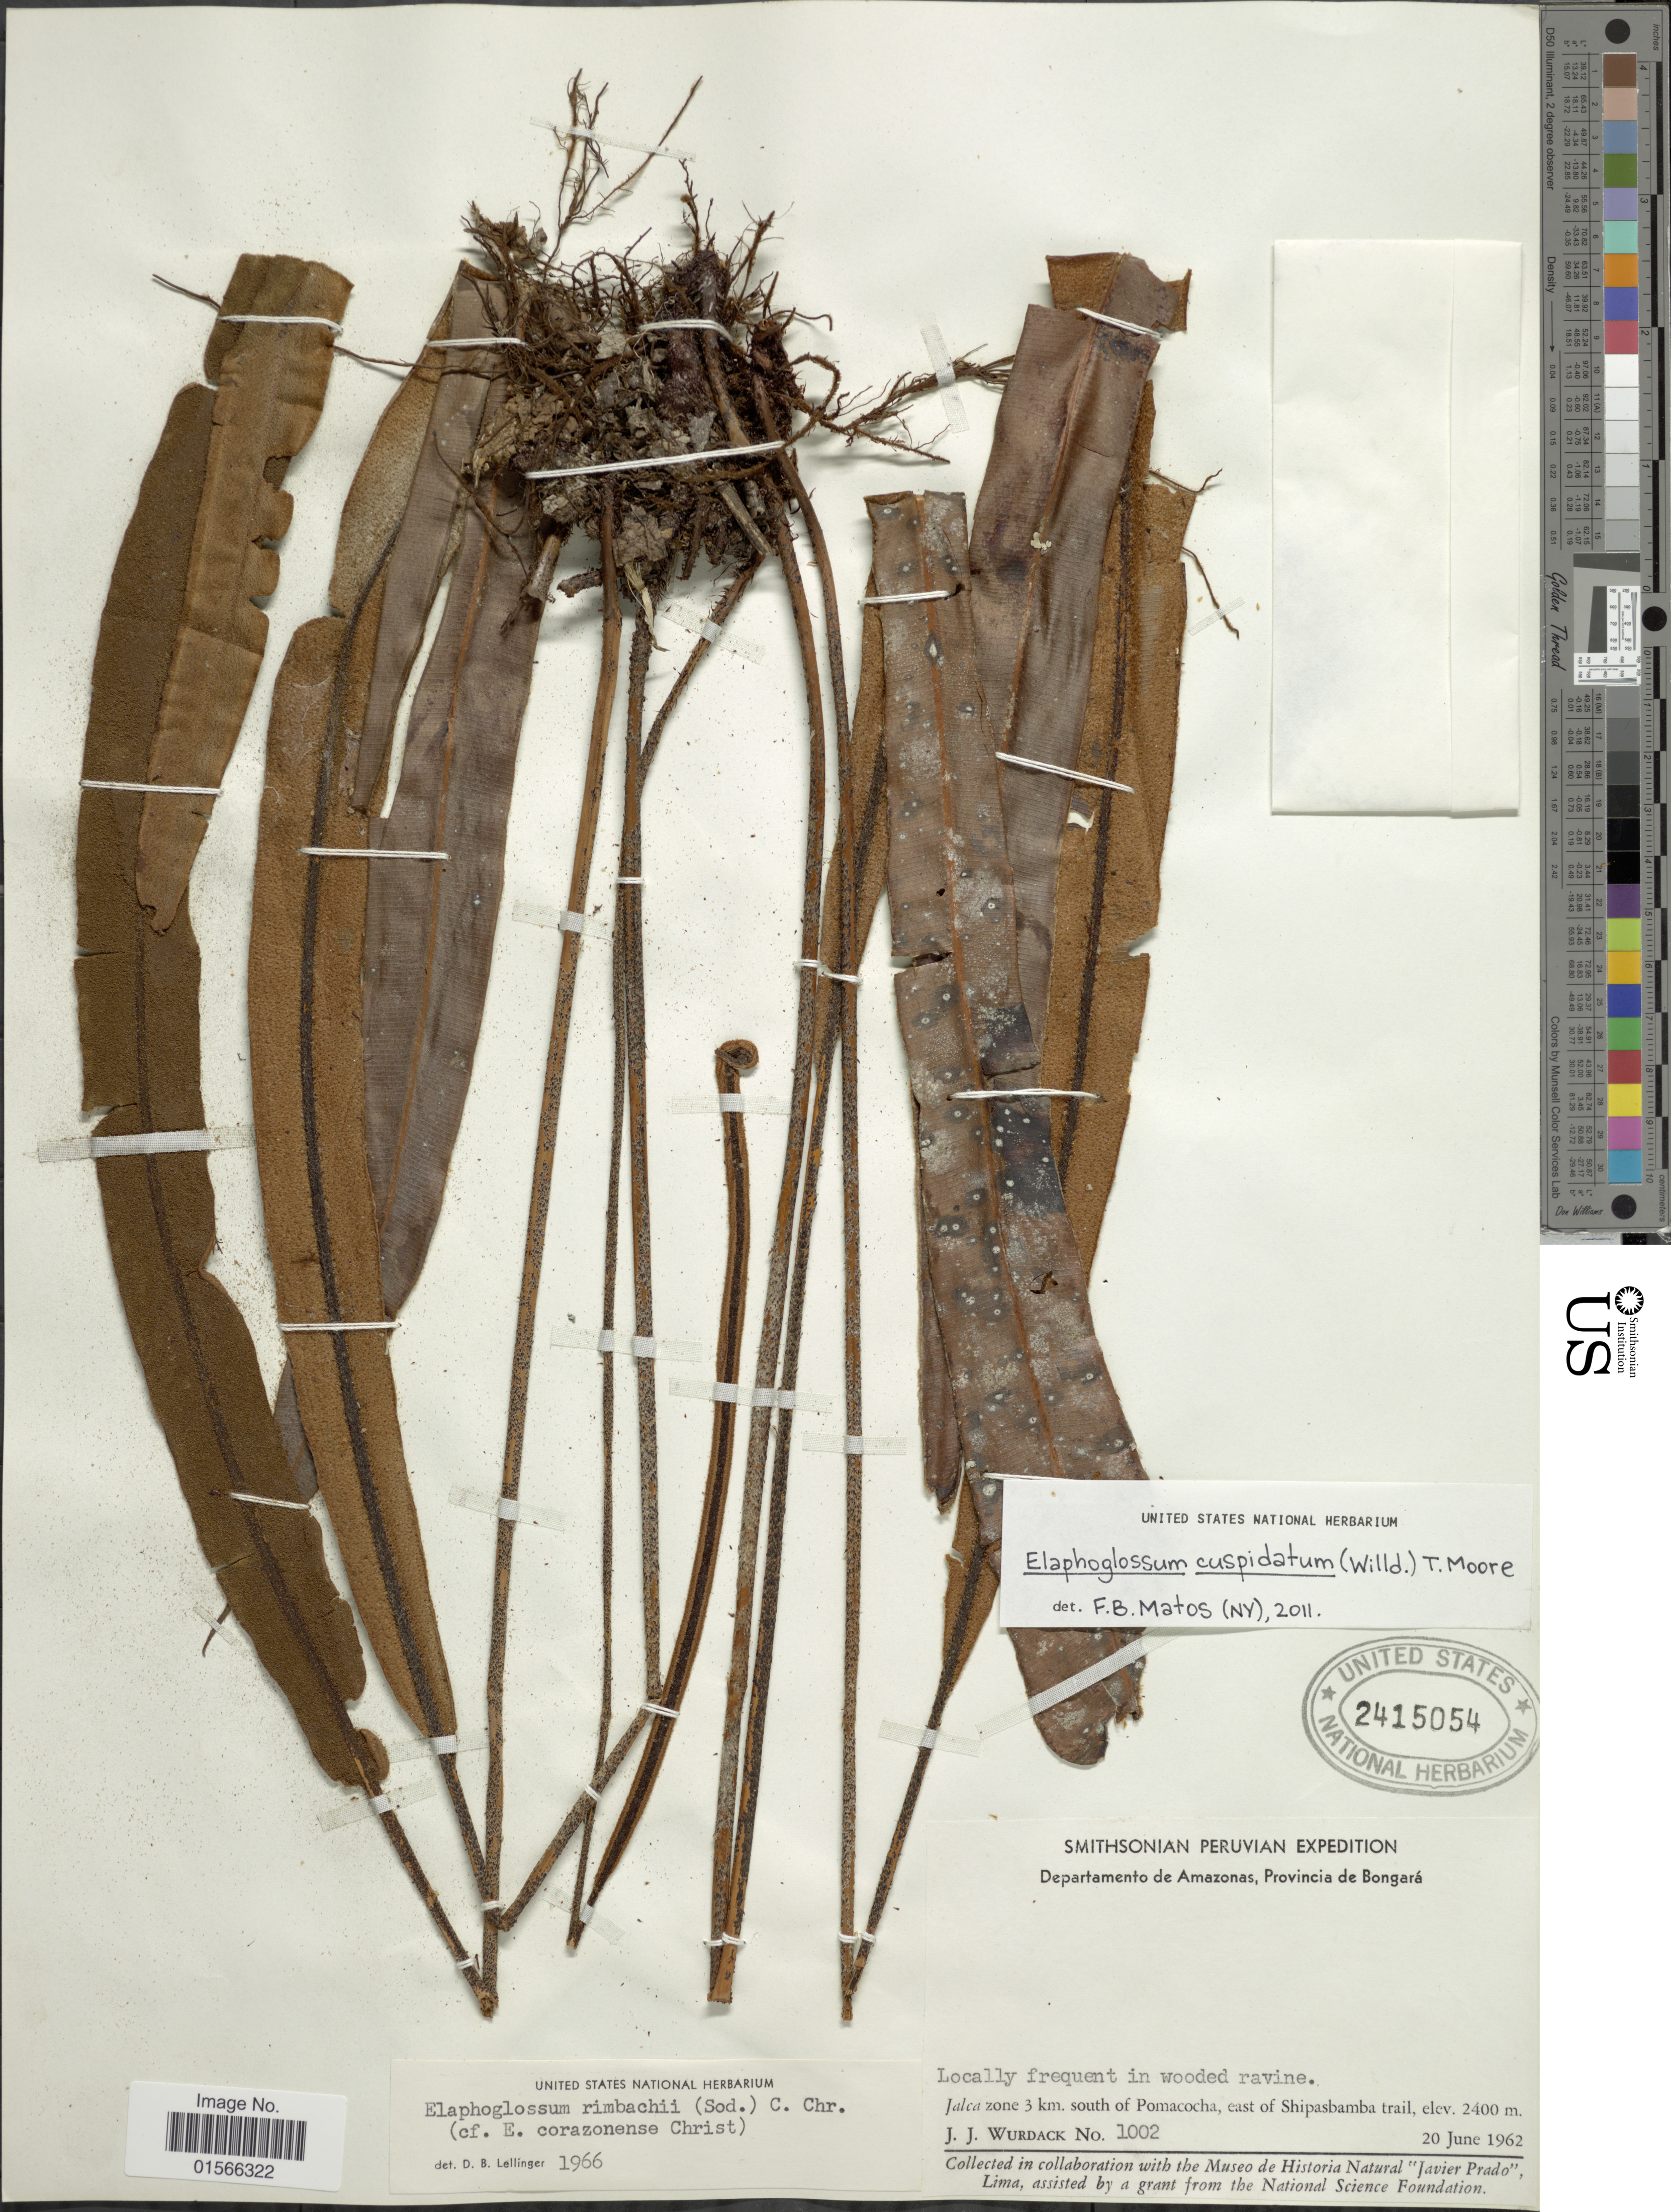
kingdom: Plantae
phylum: Tracheophyta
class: Polypodiopsida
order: Polypodiales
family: Dryopteridaceae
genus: Elaphoglossum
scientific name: Elaphoglossum cuspidatum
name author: (Willd.) T. Moore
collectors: J. J. Wurdack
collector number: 1002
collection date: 1962-06-20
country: Peru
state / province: Amazonas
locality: Departamento de Amazonas, Provincia de Bongará, Locally frequent in wooded ravine, Jalca zone 3 km south of Pomacocha, east of Shipasbamba trail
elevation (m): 2400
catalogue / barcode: US 2415054